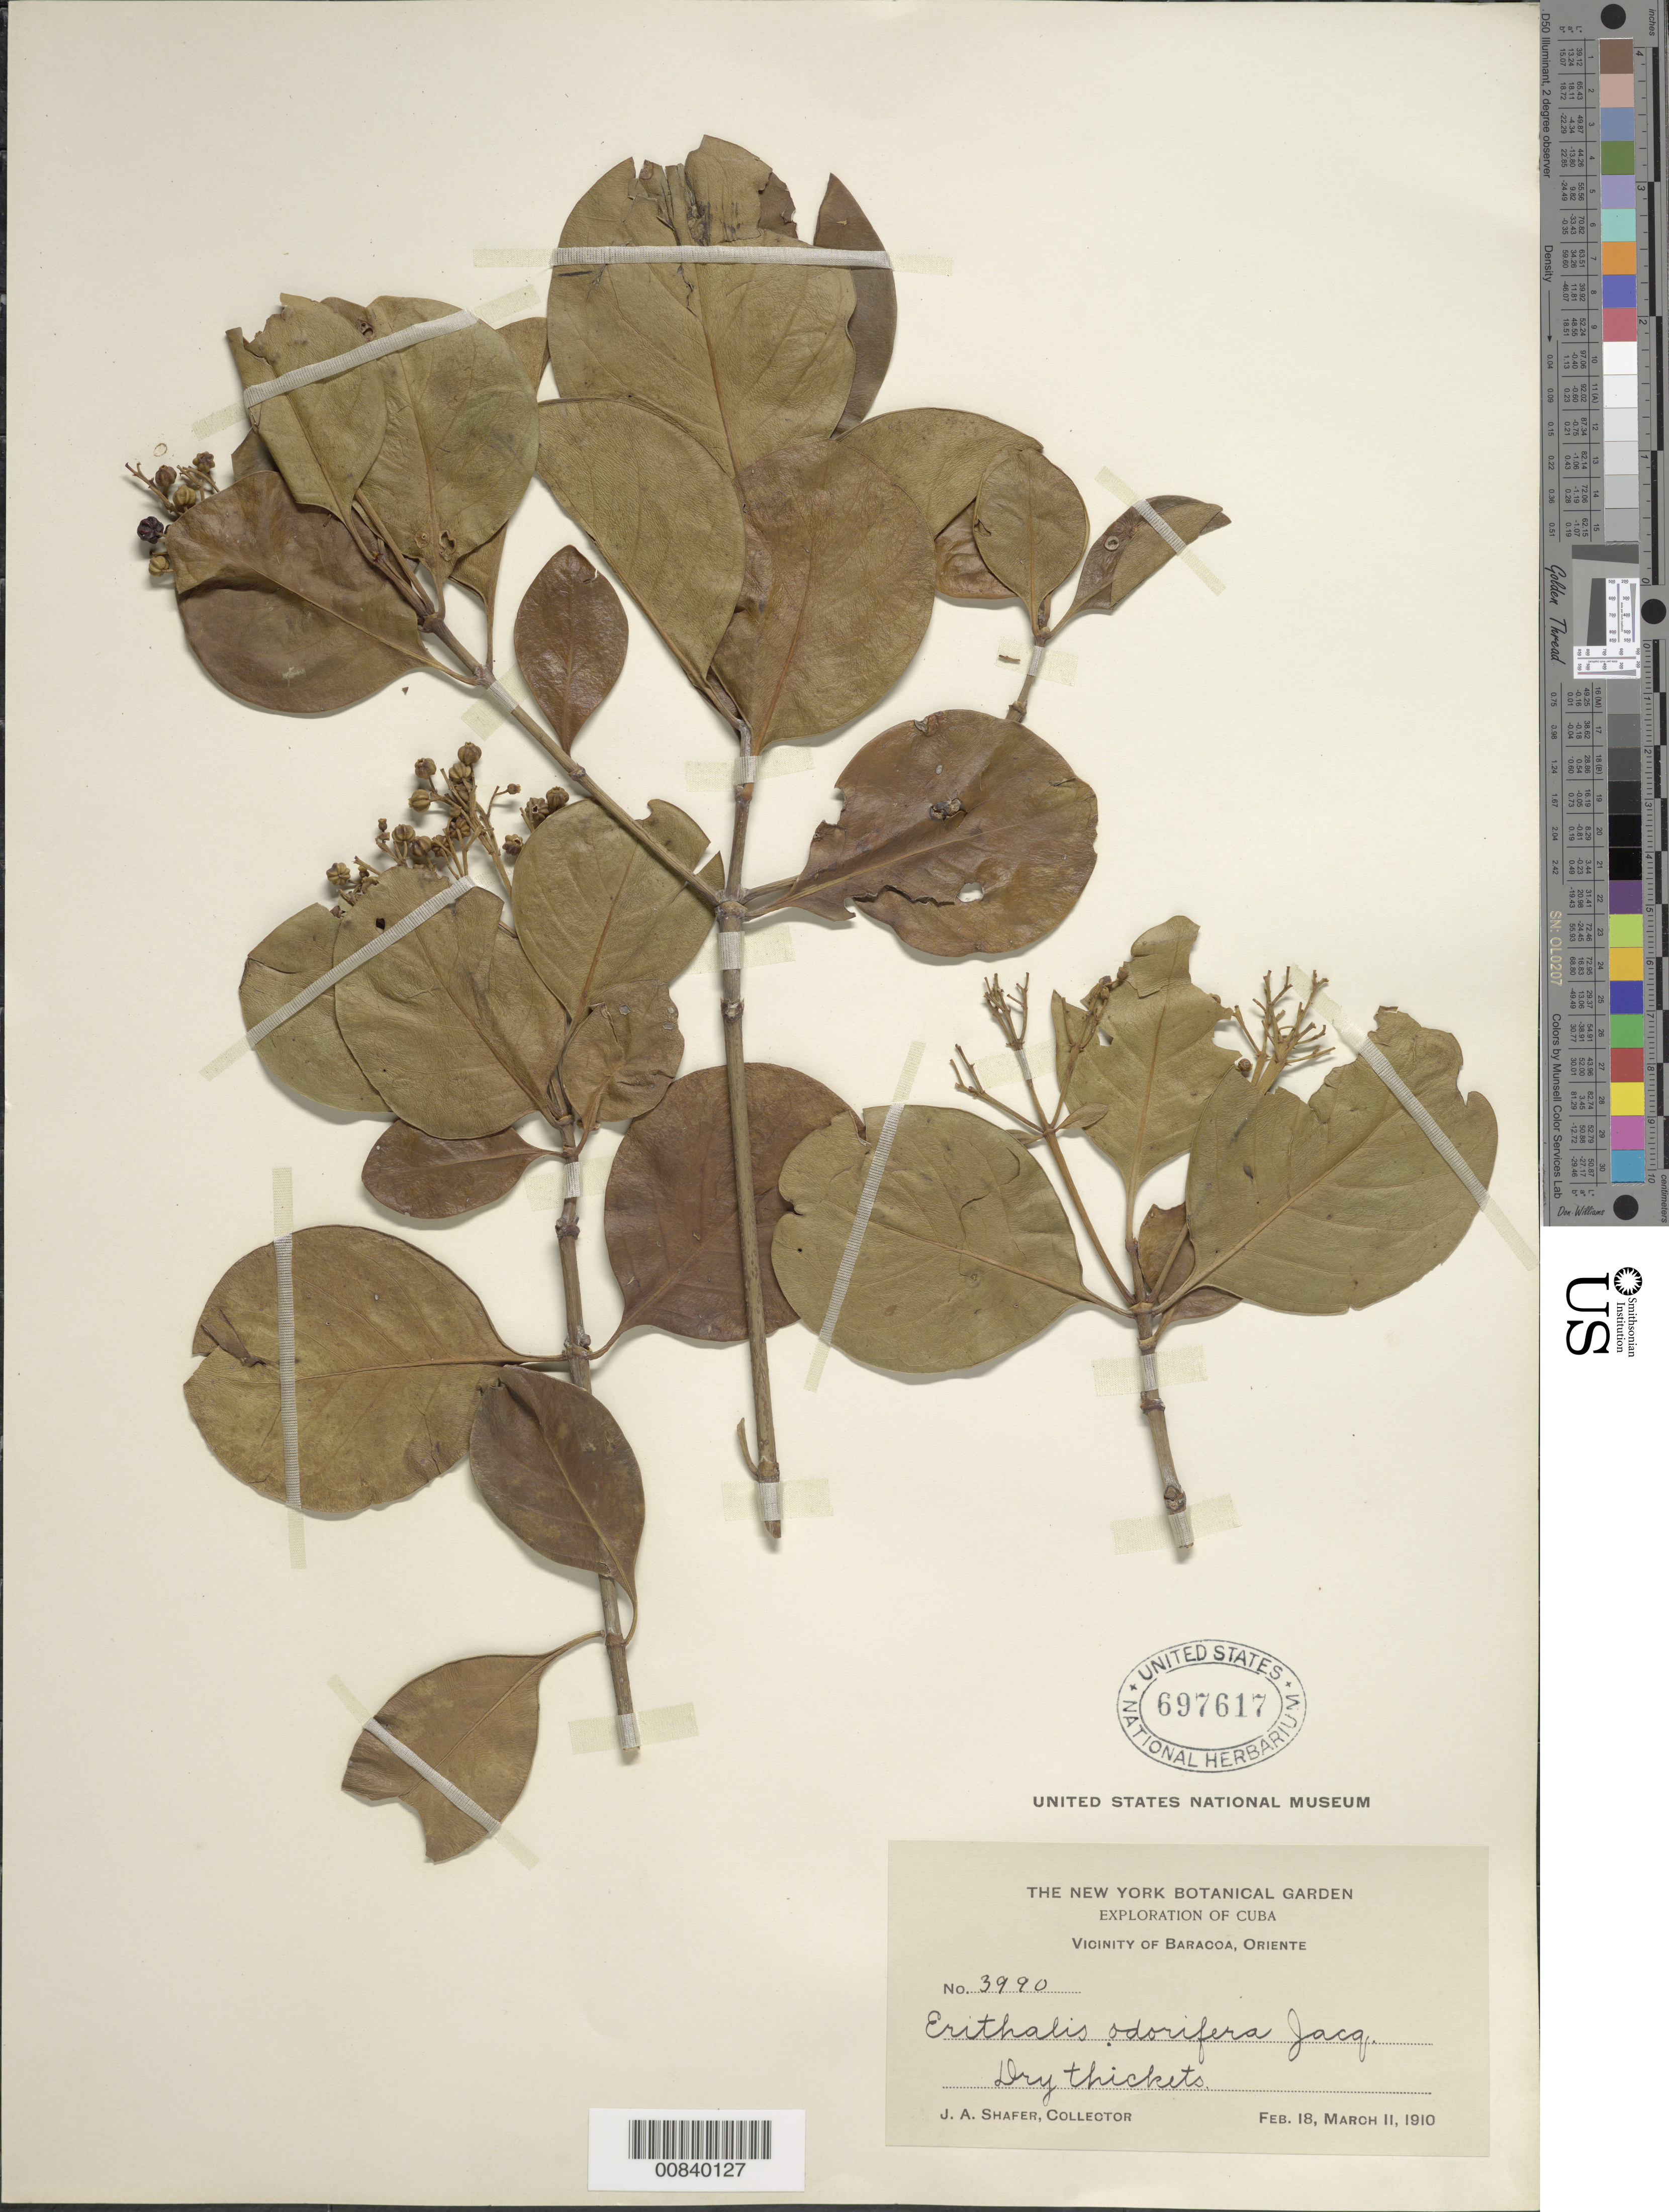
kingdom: Plantae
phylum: Tracheophyta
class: Magnoliopsida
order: Gentianales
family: Rubiaceae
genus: Erithalis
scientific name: Erithalis fruticosa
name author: L.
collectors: J. A. Shafer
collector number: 3990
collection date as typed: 18 Feb 1910 to 11 Mar 1910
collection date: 1910-02-18/1910-03-11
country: Cuba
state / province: Oriente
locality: Vicinity of Baracoa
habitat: Dry thickets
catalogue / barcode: US 697617